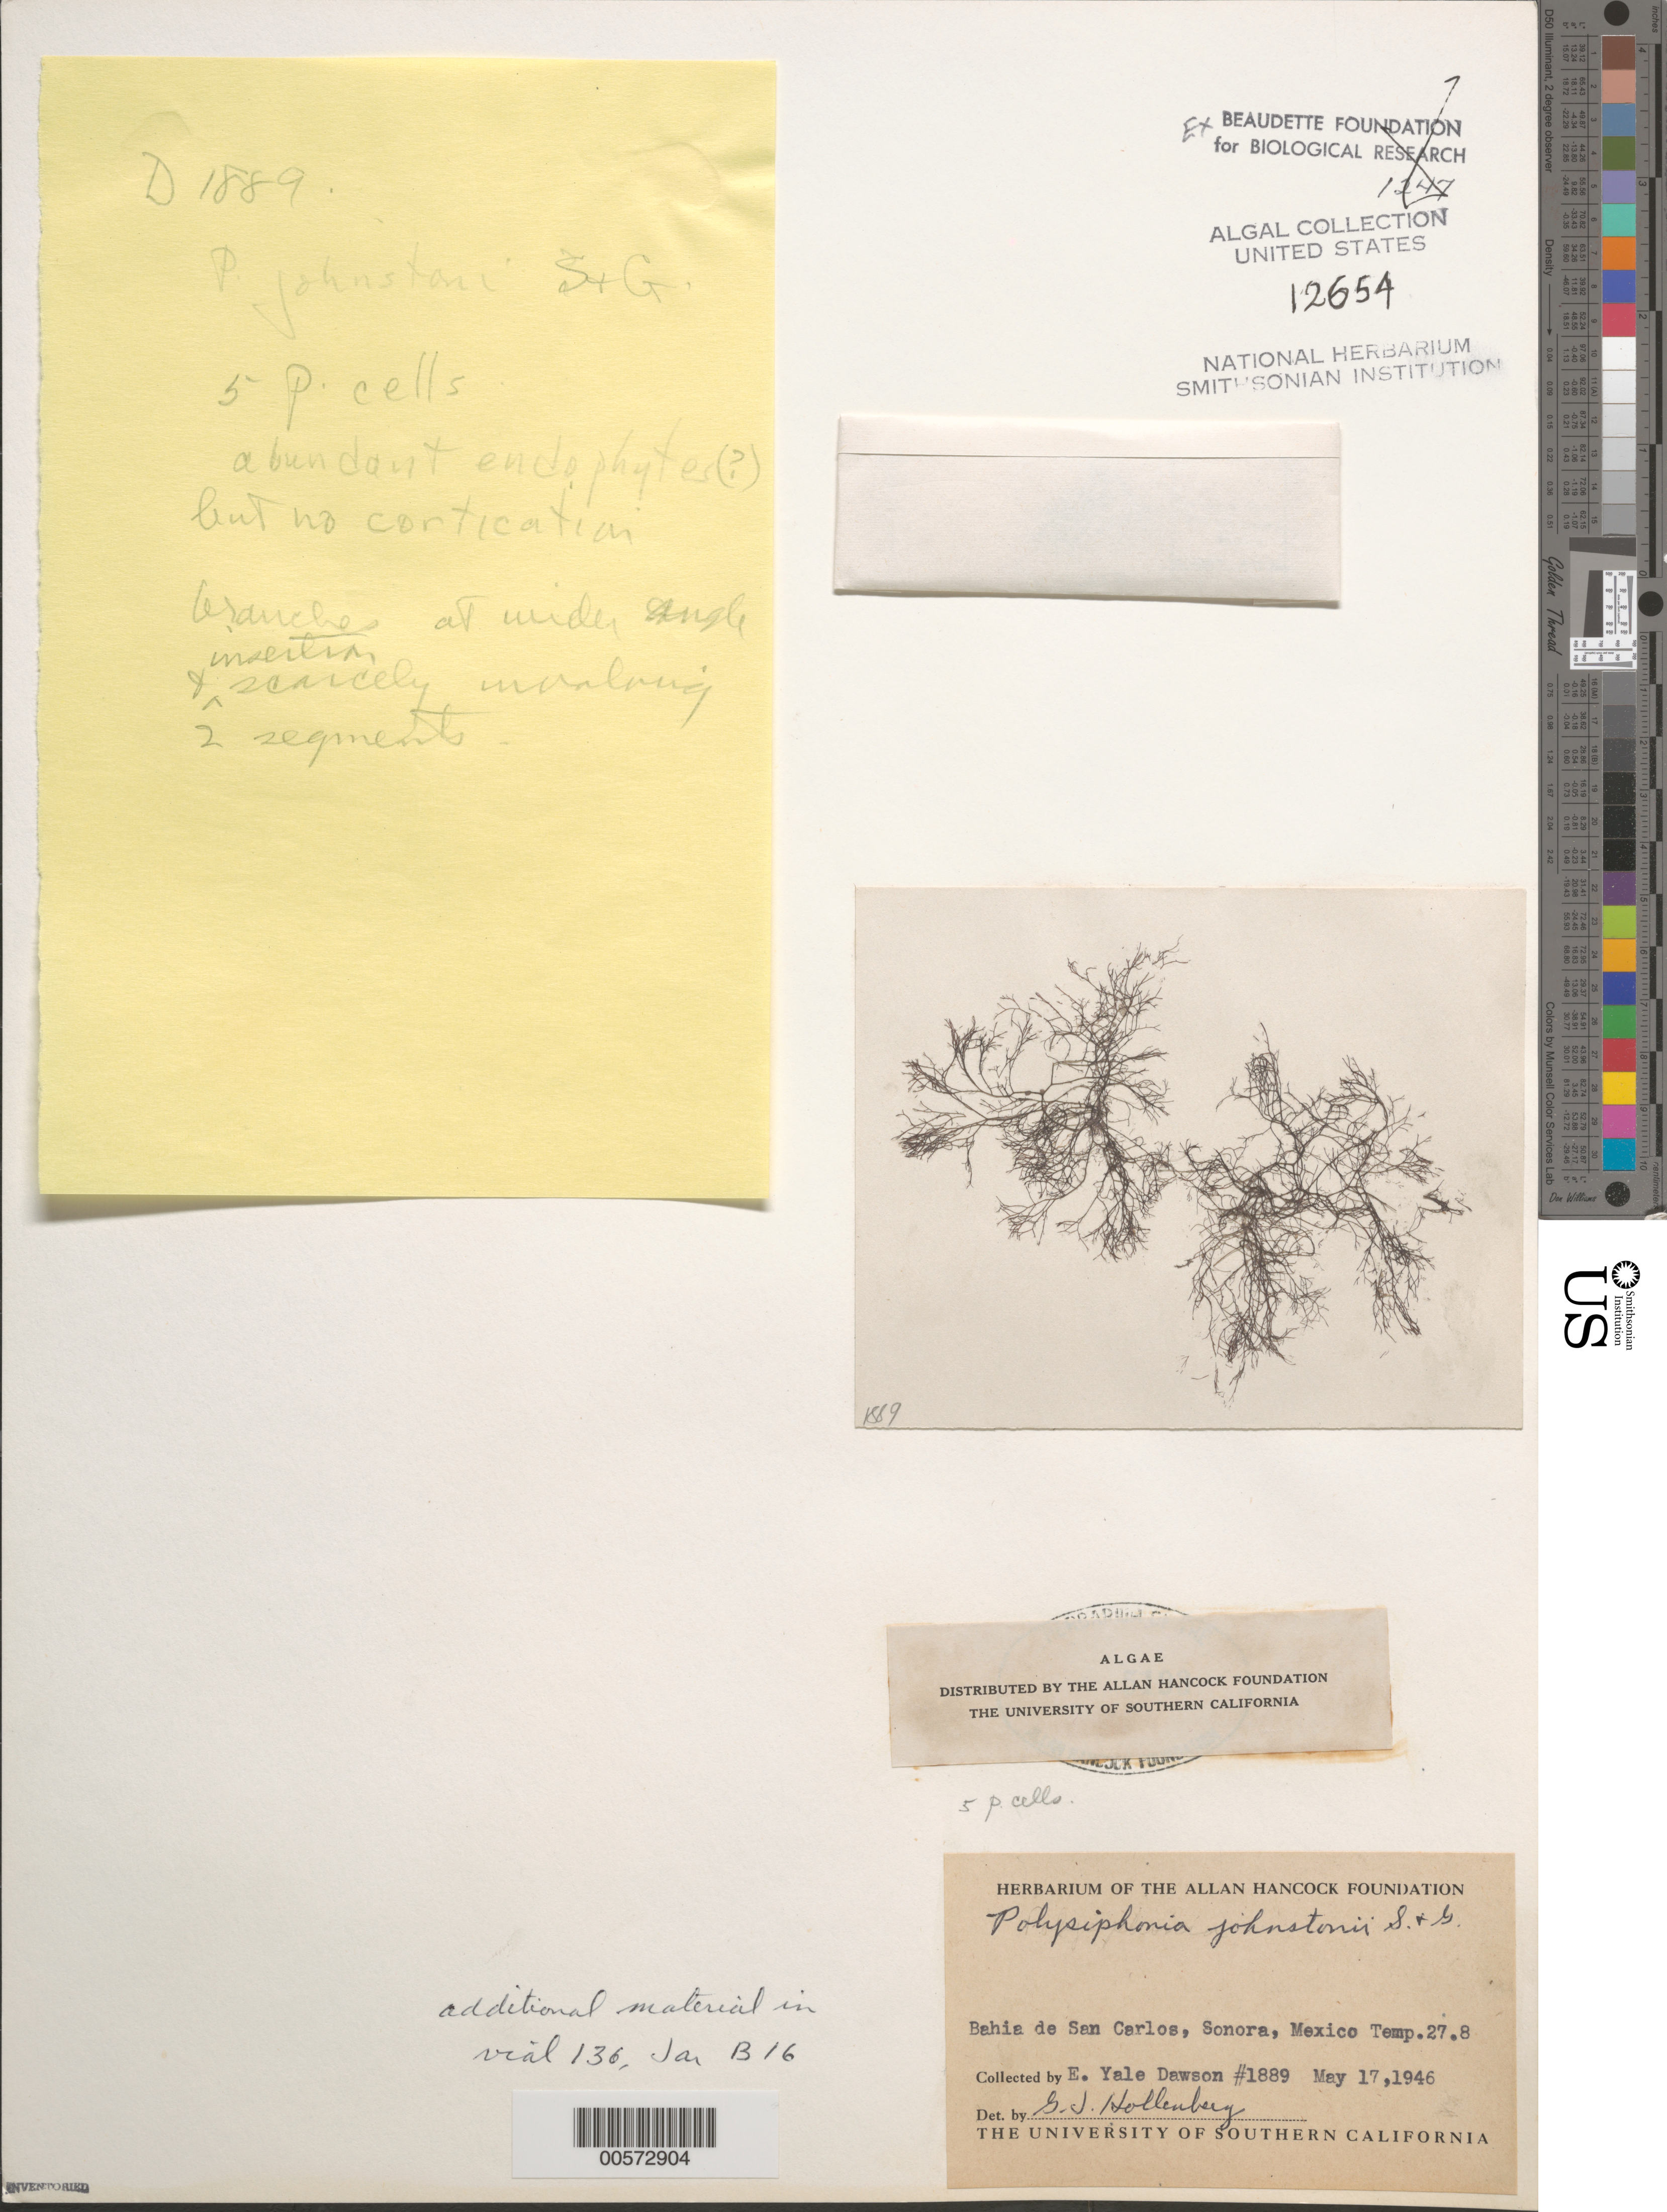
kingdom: Plantae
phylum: Rhodophyta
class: Florideophyceae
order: Ceramiales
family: Rhodomelaceae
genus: Melanothamnus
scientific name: Melanothamnus johnstonii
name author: (Setchell & N.L. Gardner) Diaz-Tapia & Maggs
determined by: Algae name updating Project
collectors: E. Y. Dawson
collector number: EYD 1889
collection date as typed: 17 May 1946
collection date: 1946-05-17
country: Mexico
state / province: Sonora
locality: Bahia de San Carlos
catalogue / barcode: US 12654